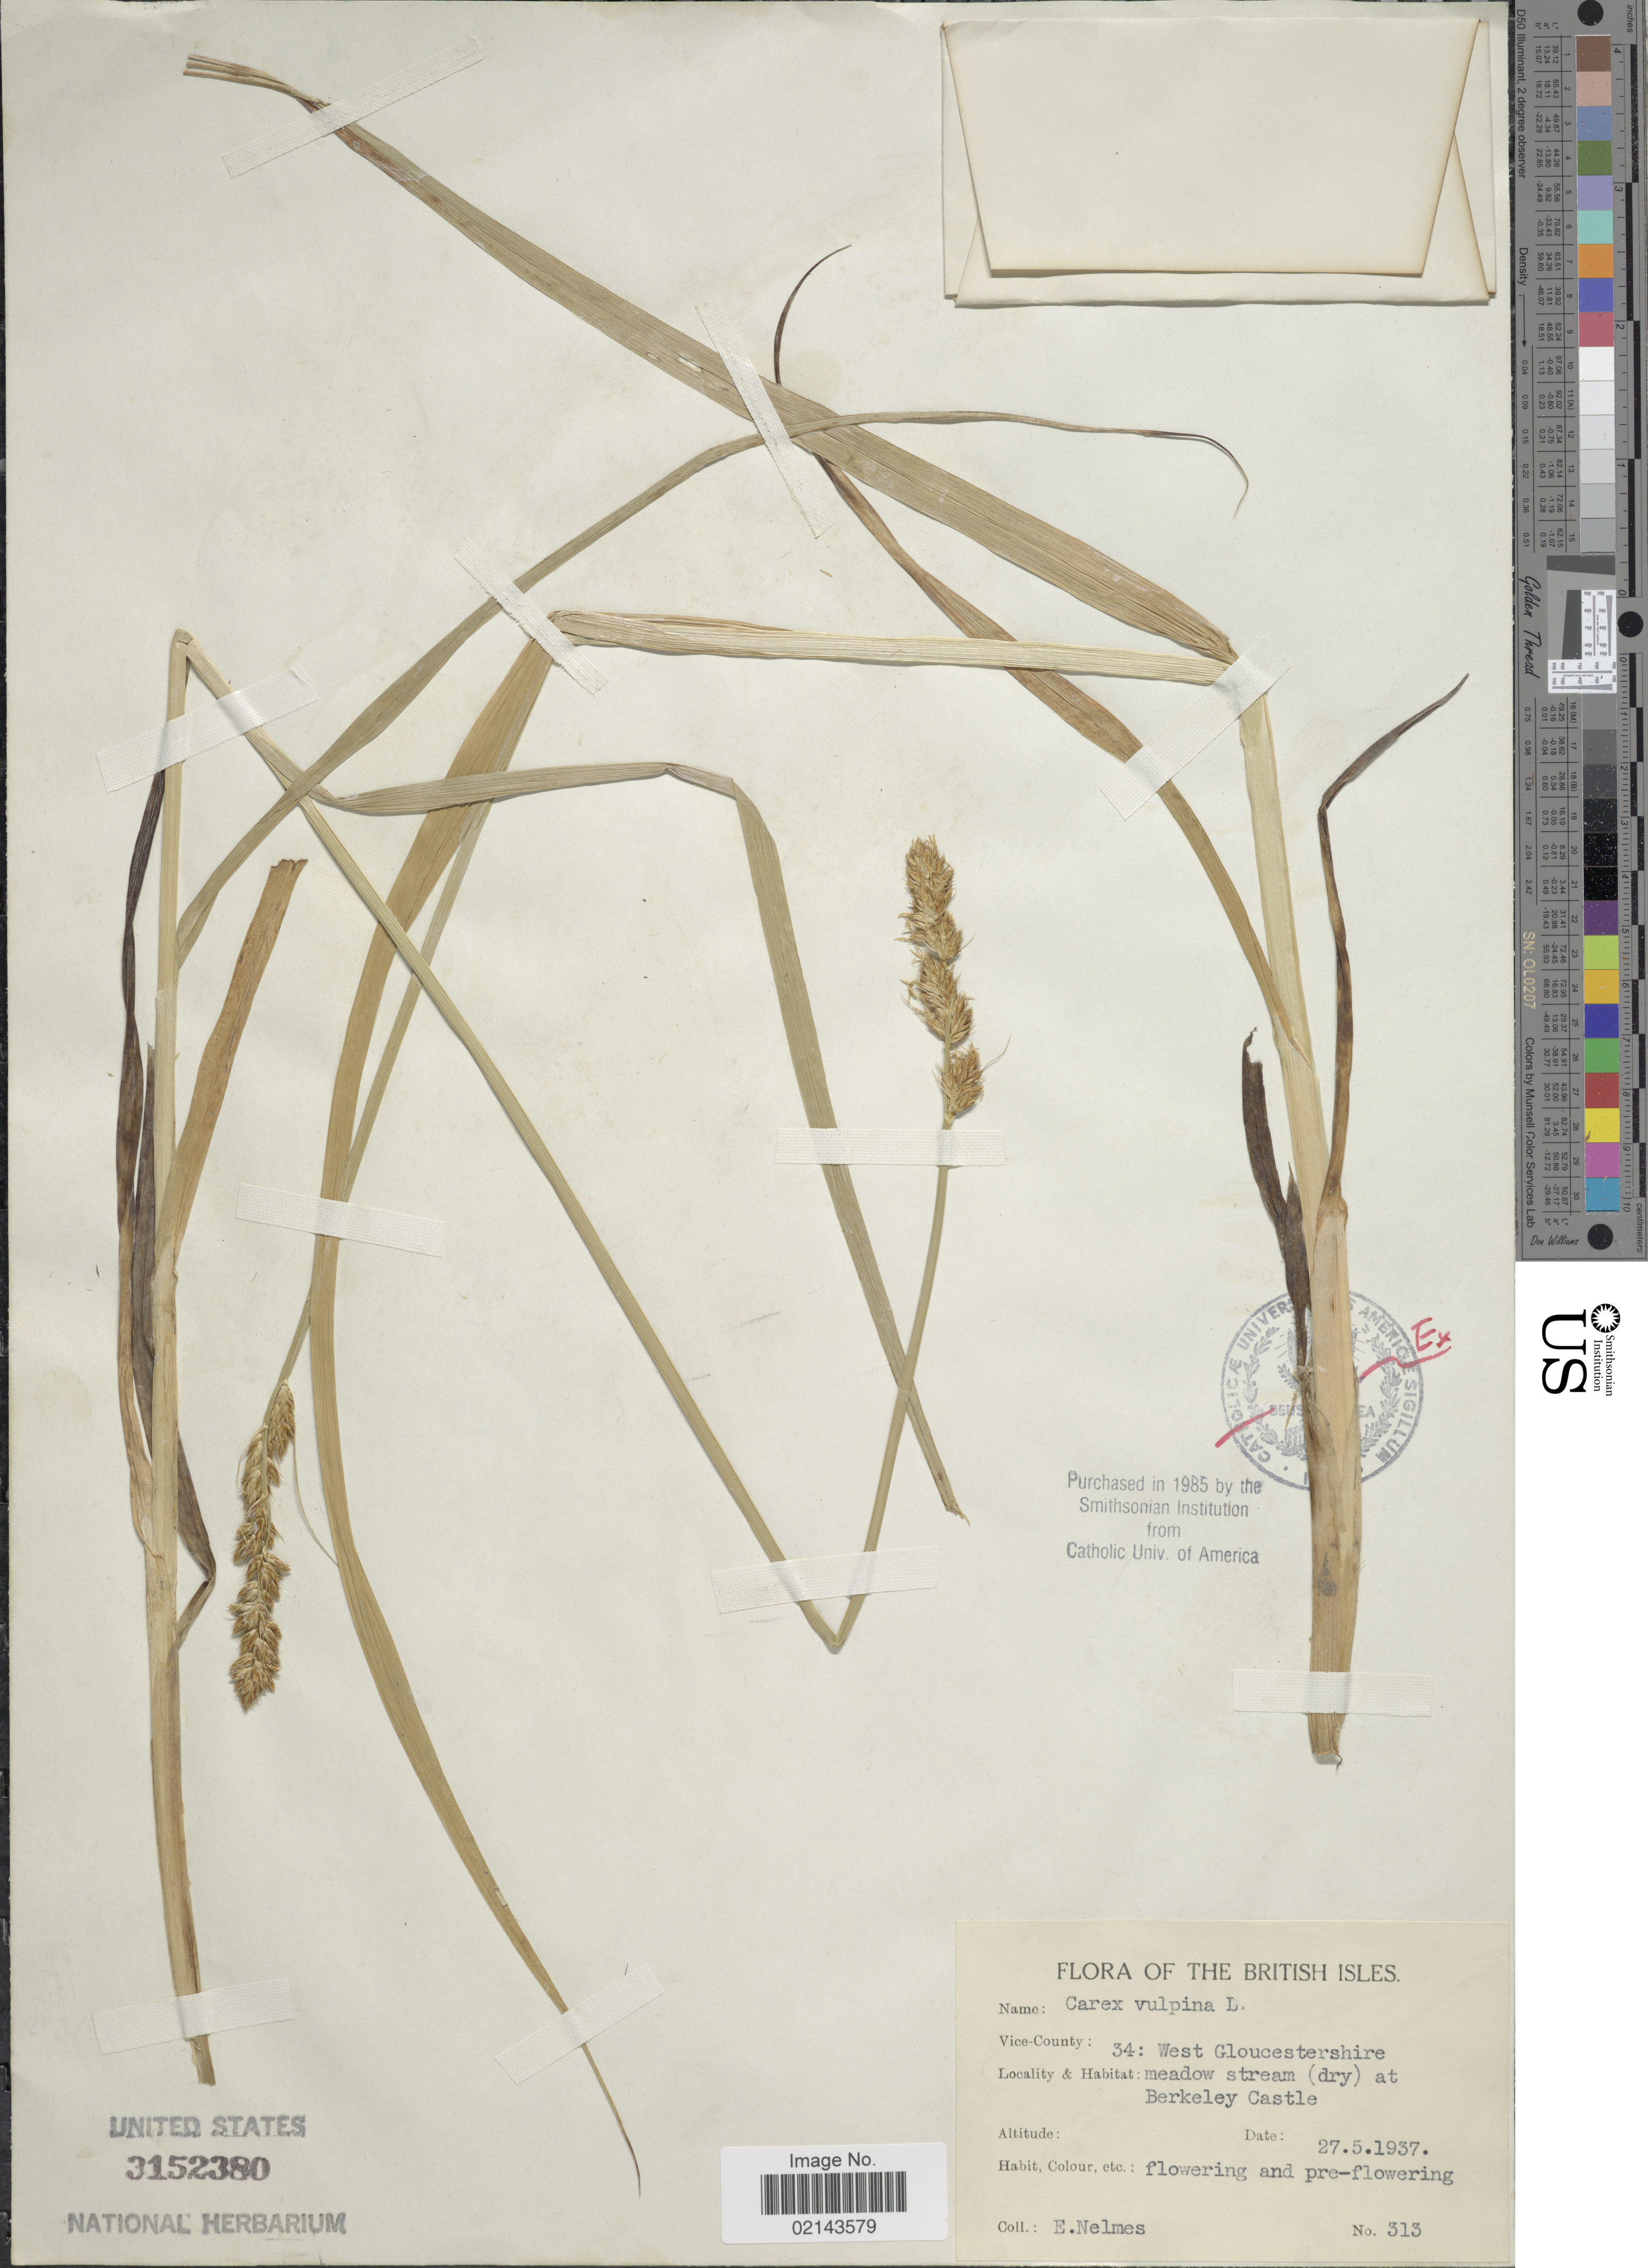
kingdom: Plantae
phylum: Tracheophyta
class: Liliopsida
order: Poales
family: Cyperaceae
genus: Carex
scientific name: Carex vulpina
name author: L.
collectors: E. Nelmes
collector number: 313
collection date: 1937-05-27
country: United Kingdom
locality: The British Isles, Vice-County: 34: West Gloucestershire, meadow stream (dry) at Berkeley Castle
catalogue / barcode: US 3152380